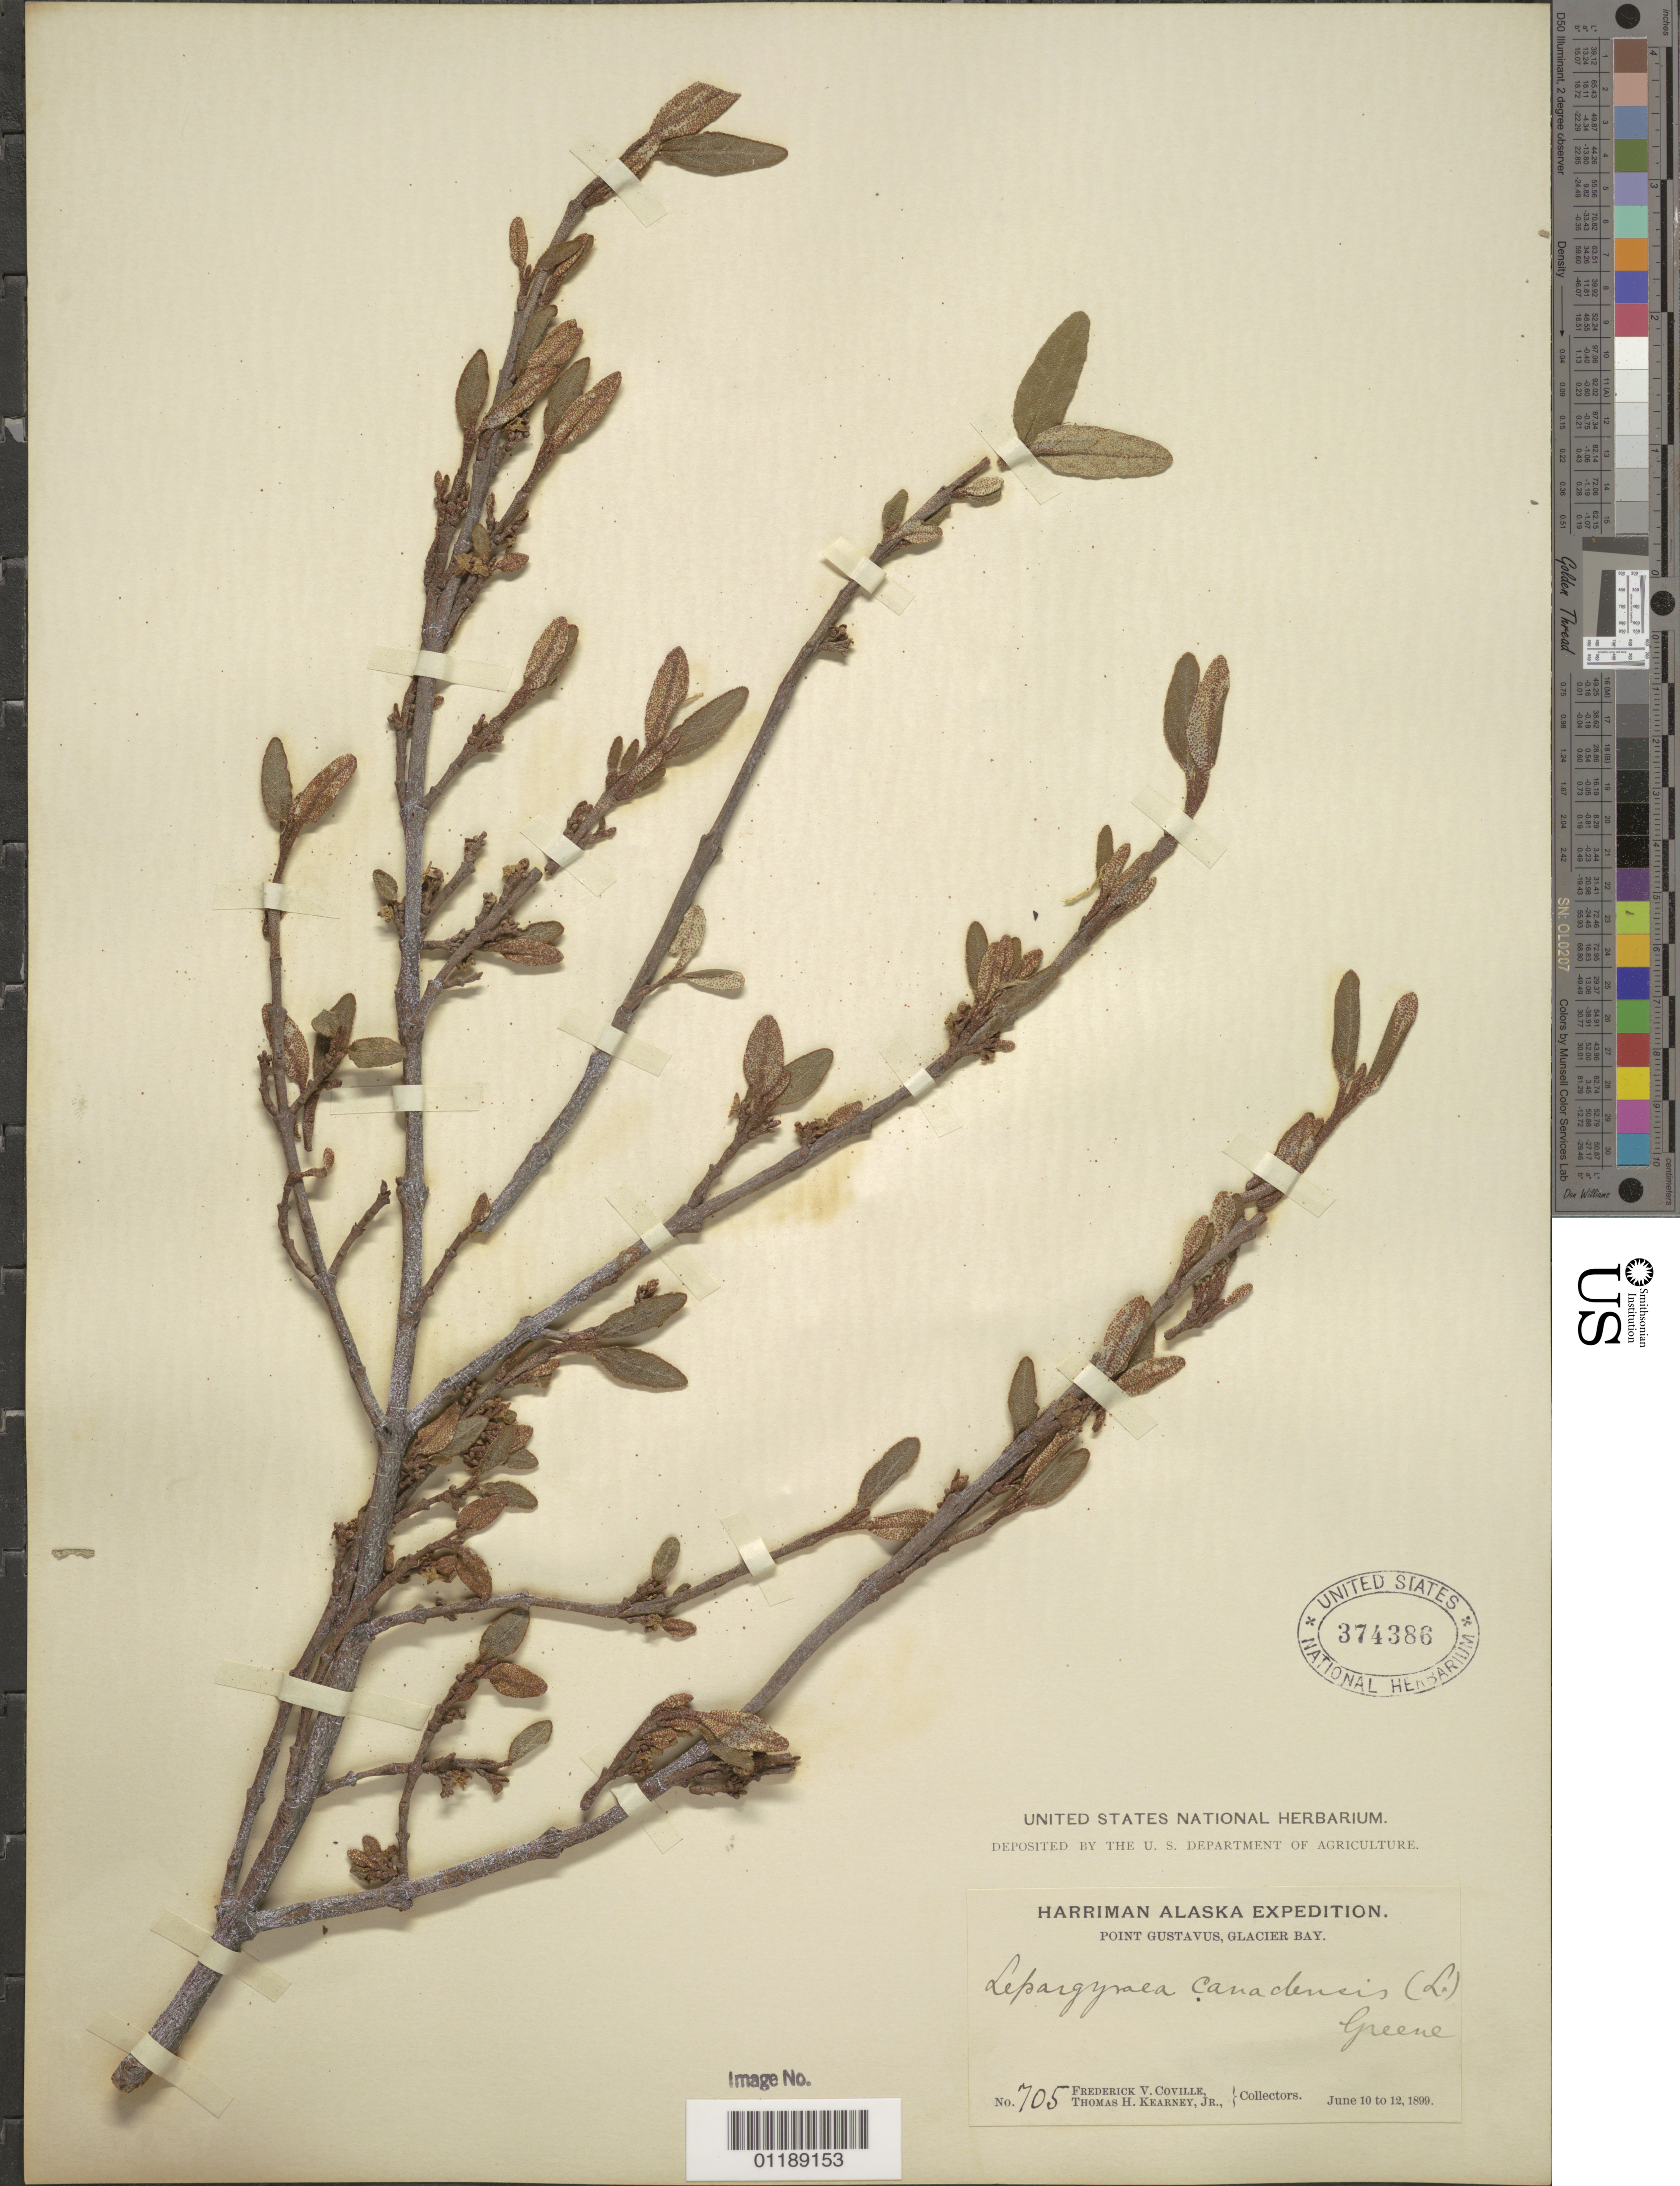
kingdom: Plantae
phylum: Tracheophyta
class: Magnoliopsida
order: Rosales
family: Elaeagnaceae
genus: Shepherdia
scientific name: Shepherdia canadensis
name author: (L.) Nutt.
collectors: F. V. Coville & T. H. Kearney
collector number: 705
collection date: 1899-06-10/1899-06-12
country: United States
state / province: Alaska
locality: Point Gustavus, Glacier Bay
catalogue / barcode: US 374386